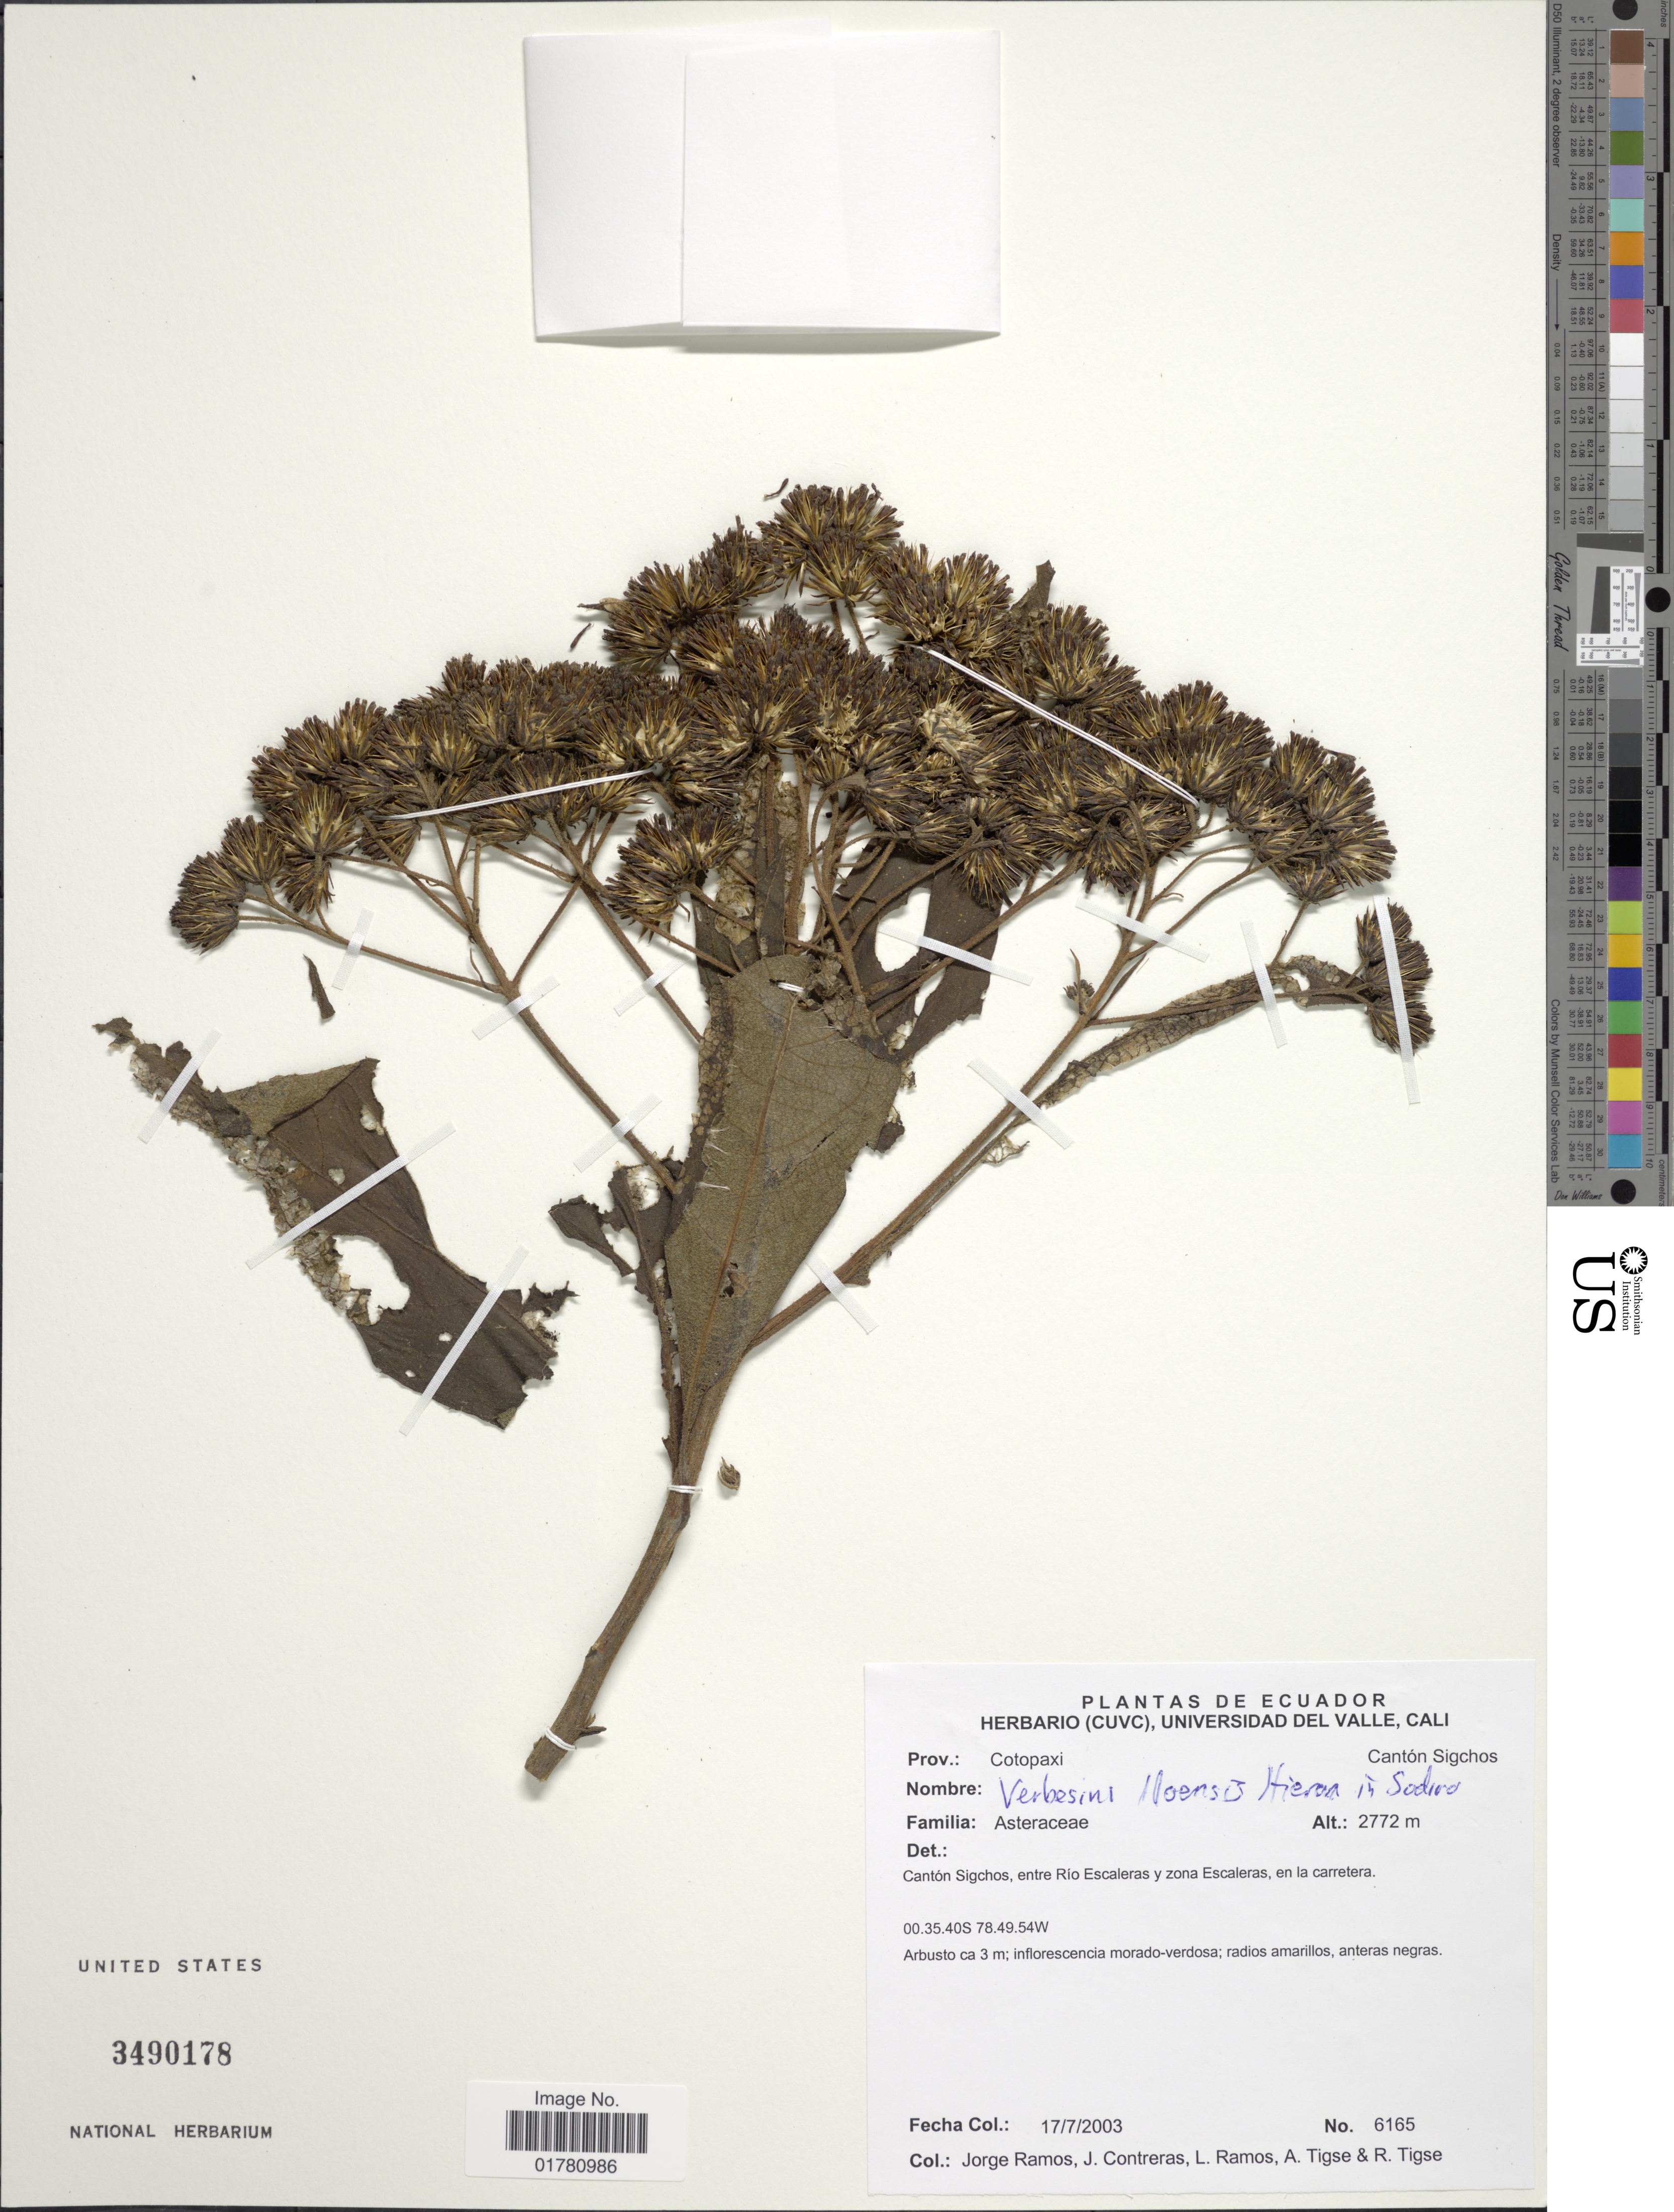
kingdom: Plantae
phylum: Tracheophyta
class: Magnoliopsida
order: Asterales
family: Asteraceae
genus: Verbesina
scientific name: Verbesina lloensis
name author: Hieron.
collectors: J. Ramos, J. Contreras, L. Ramos, A. Tigse & R. Tigse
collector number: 6165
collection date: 2003-07-17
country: Ecuador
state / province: Cotopaxi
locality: Cantón Sigchos, Cantón Sigchos, entre Rio Escaleras y zona Escaleras, en la carretera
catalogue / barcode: US 3490178